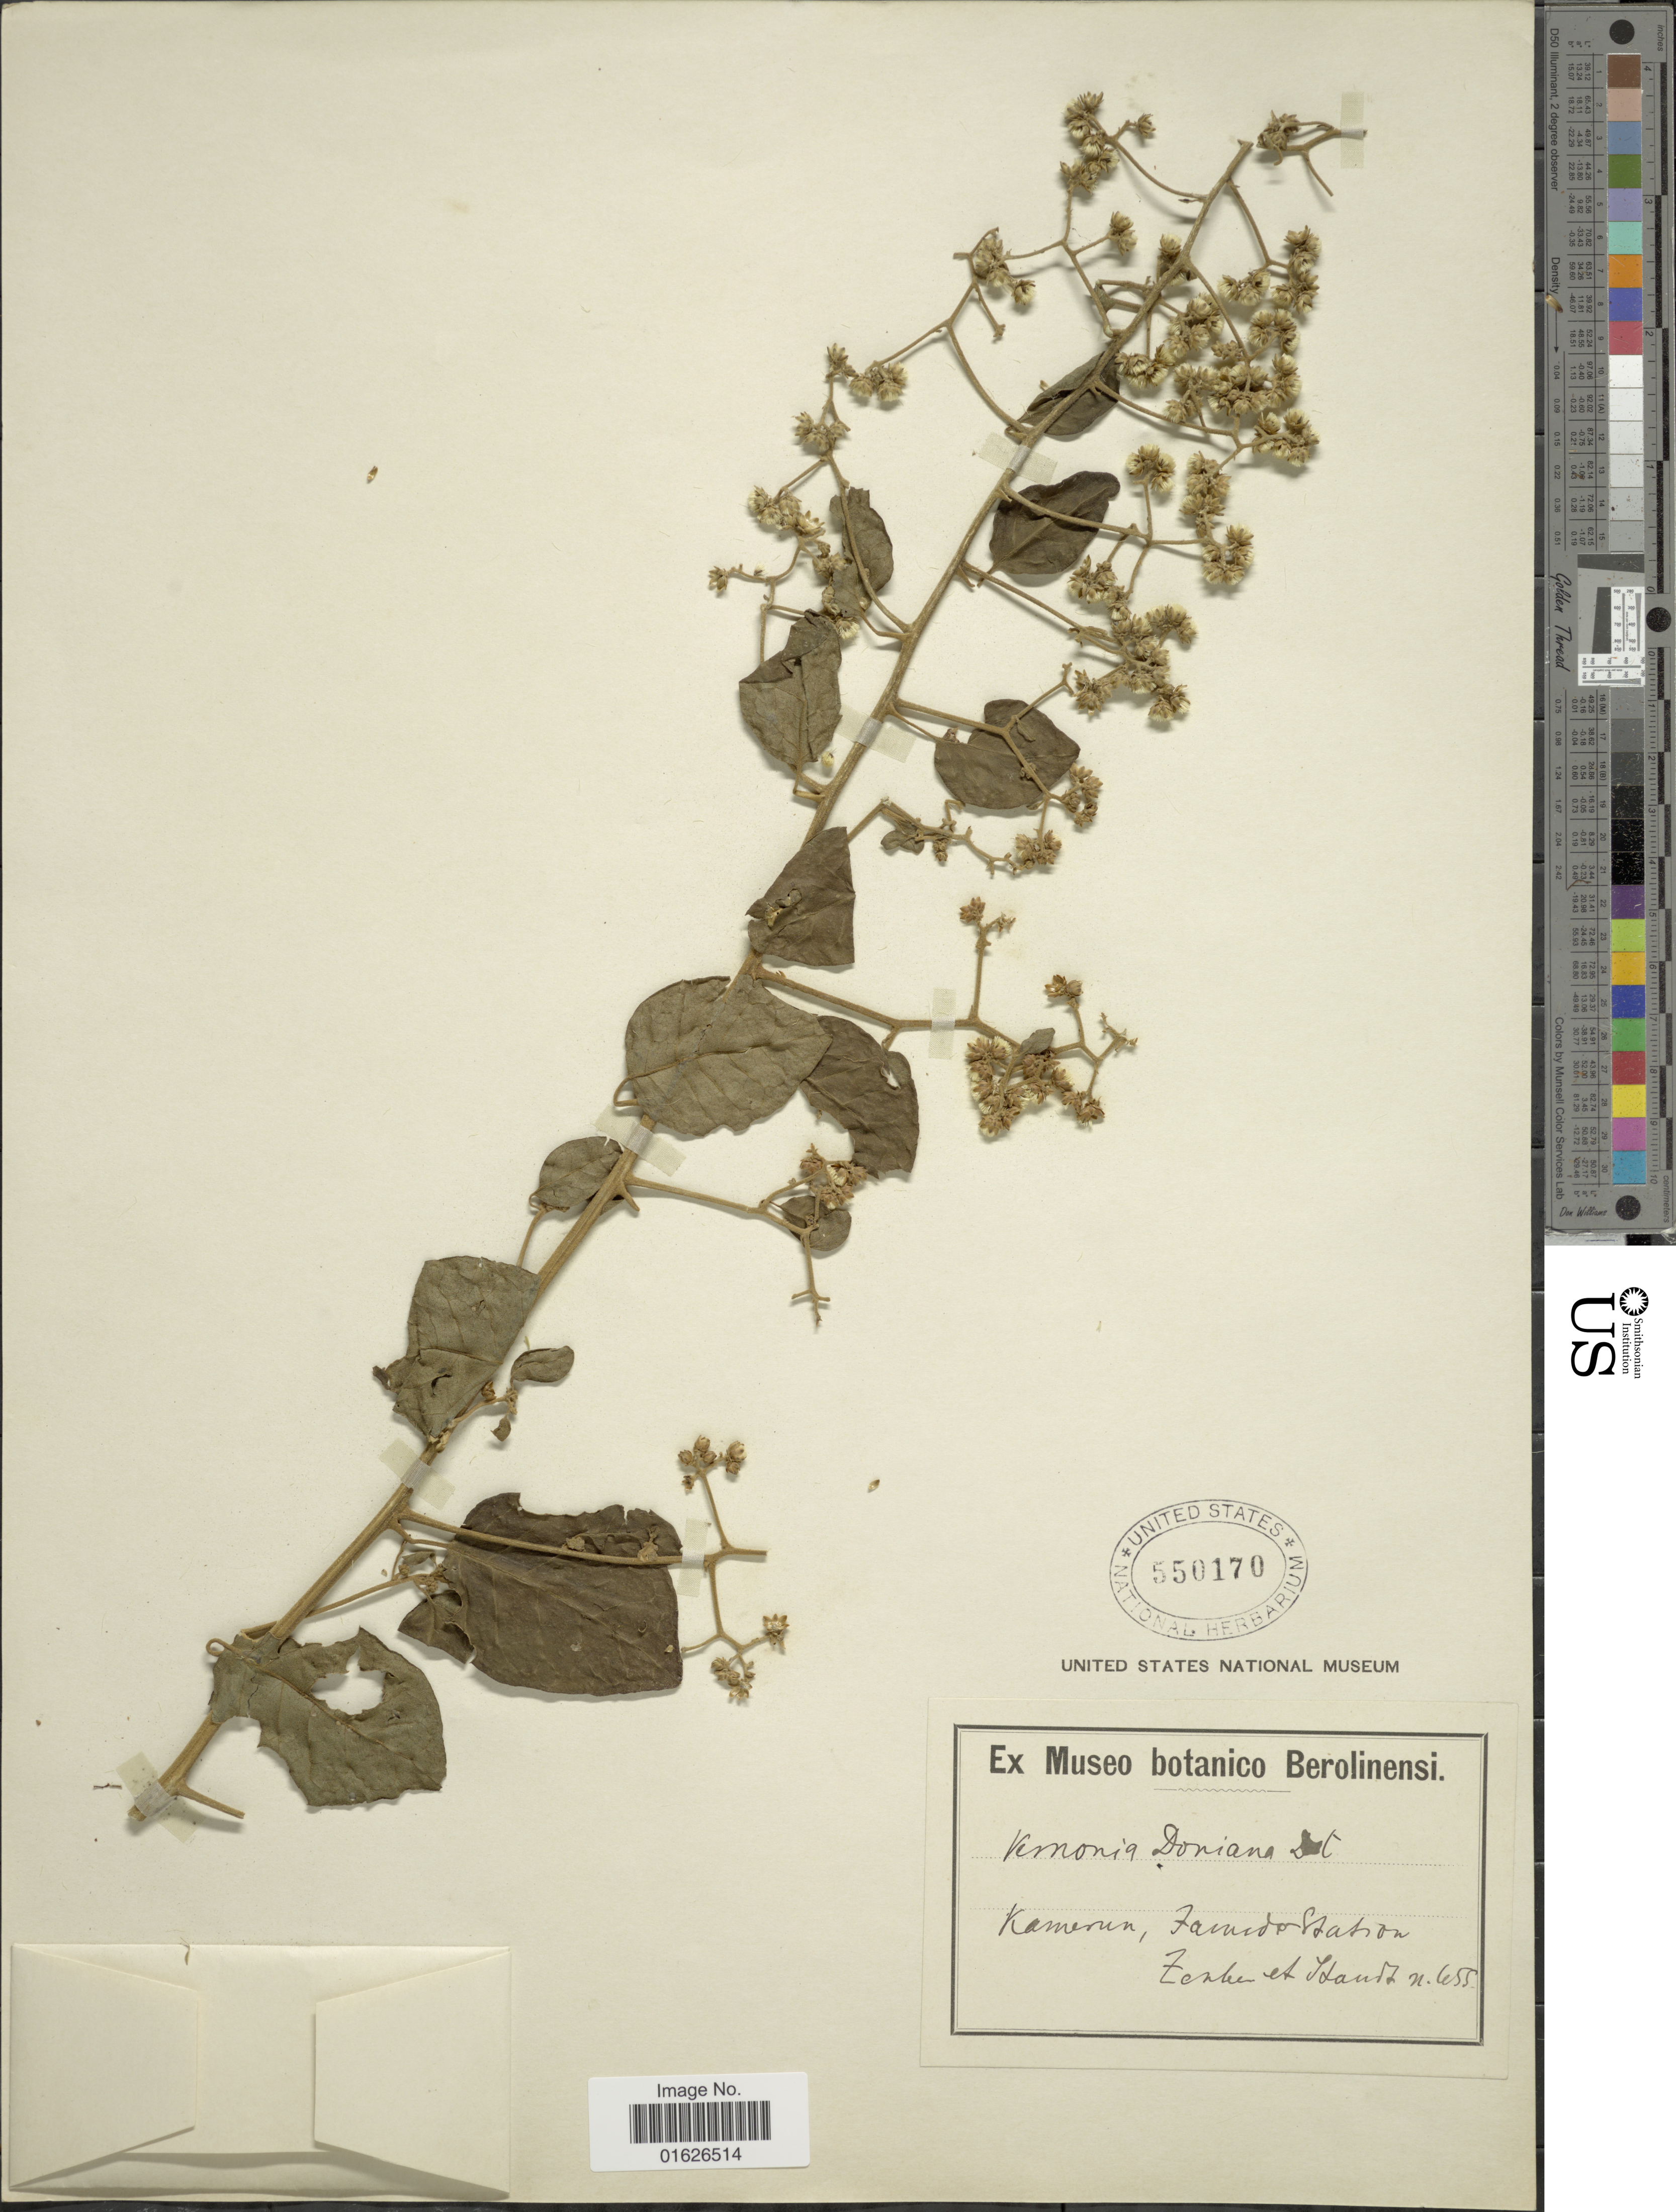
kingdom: Plantae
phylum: Tracheophyta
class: Magnoliopsida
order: Asterales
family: Asteraceae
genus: Brenandendron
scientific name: Brenandendron donianum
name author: (DC.) H. Rob.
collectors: Zenker, -- & -. Staudt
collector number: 655*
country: Cameroon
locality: Kamerun. Jaunde - Station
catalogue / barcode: US 550170